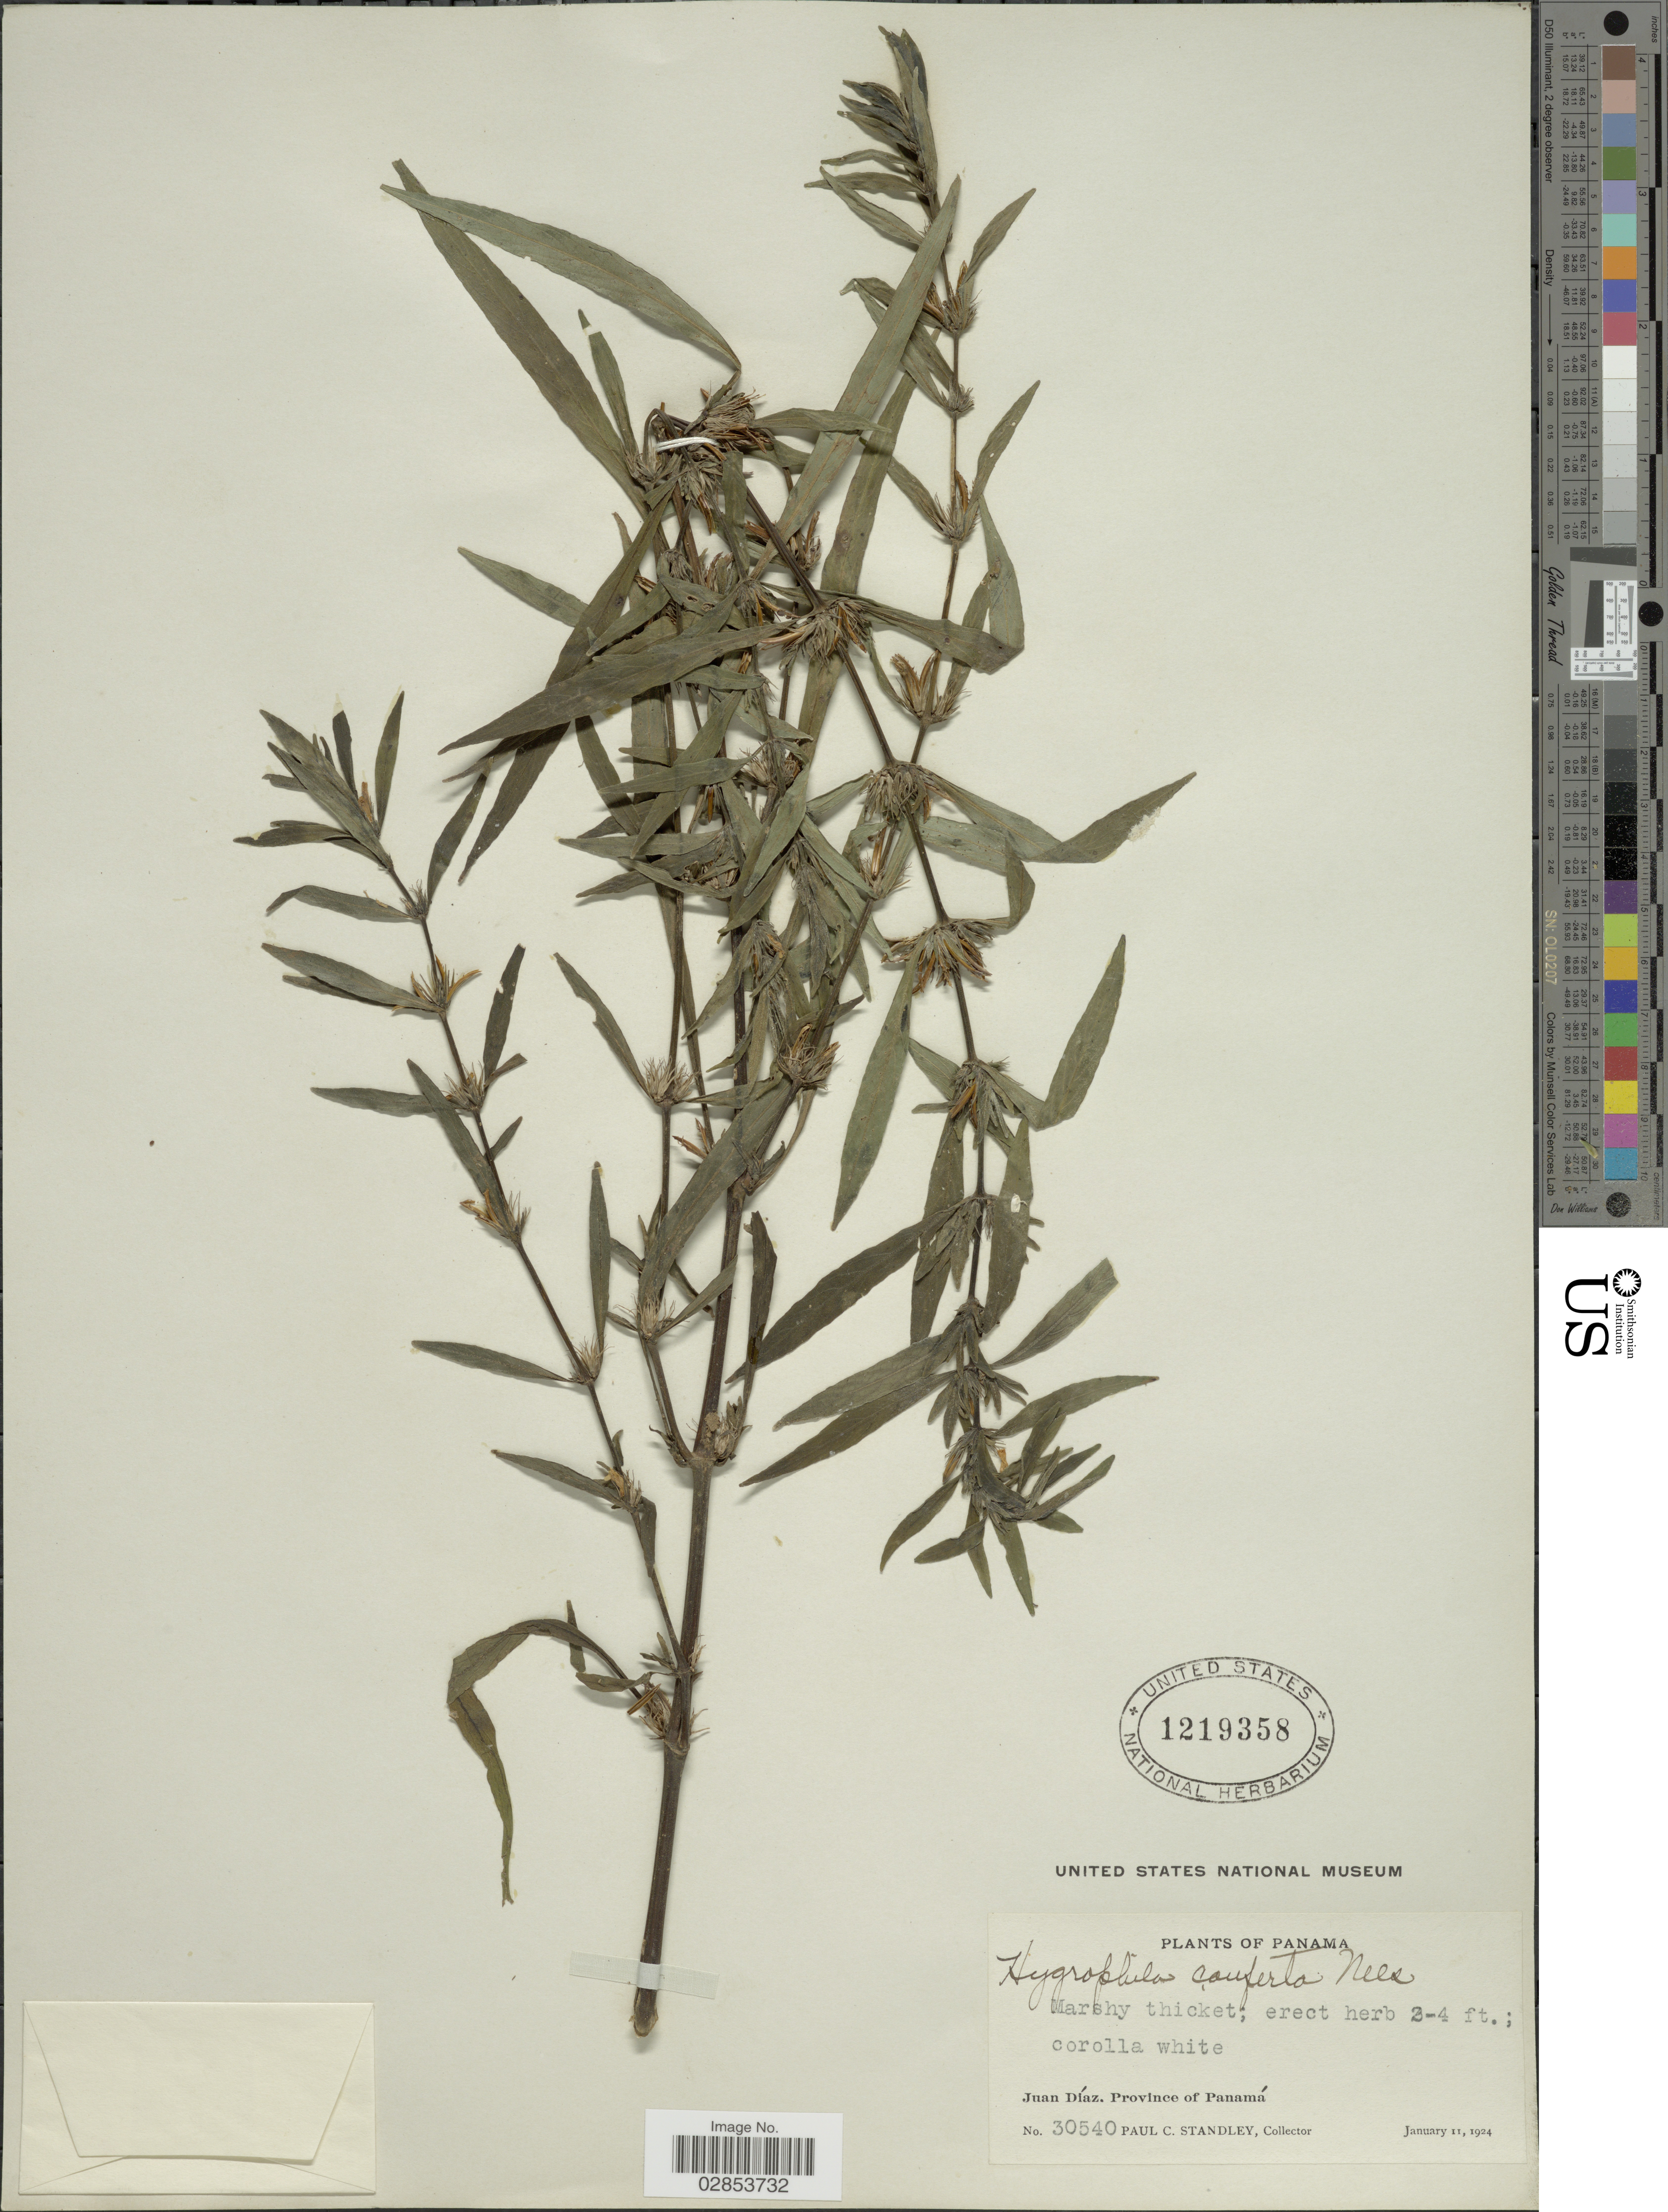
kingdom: Plantae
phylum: Tracheophyta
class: Magnoliopsida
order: Lamiales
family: Acanthaceae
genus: Hygrophila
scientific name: Hygrophila costata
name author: Nees & T. Nees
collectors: P. C. Standley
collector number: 30540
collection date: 1924-01-11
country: Panama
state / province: Panamá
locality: Juan Díaz.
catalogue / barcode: US 1219358